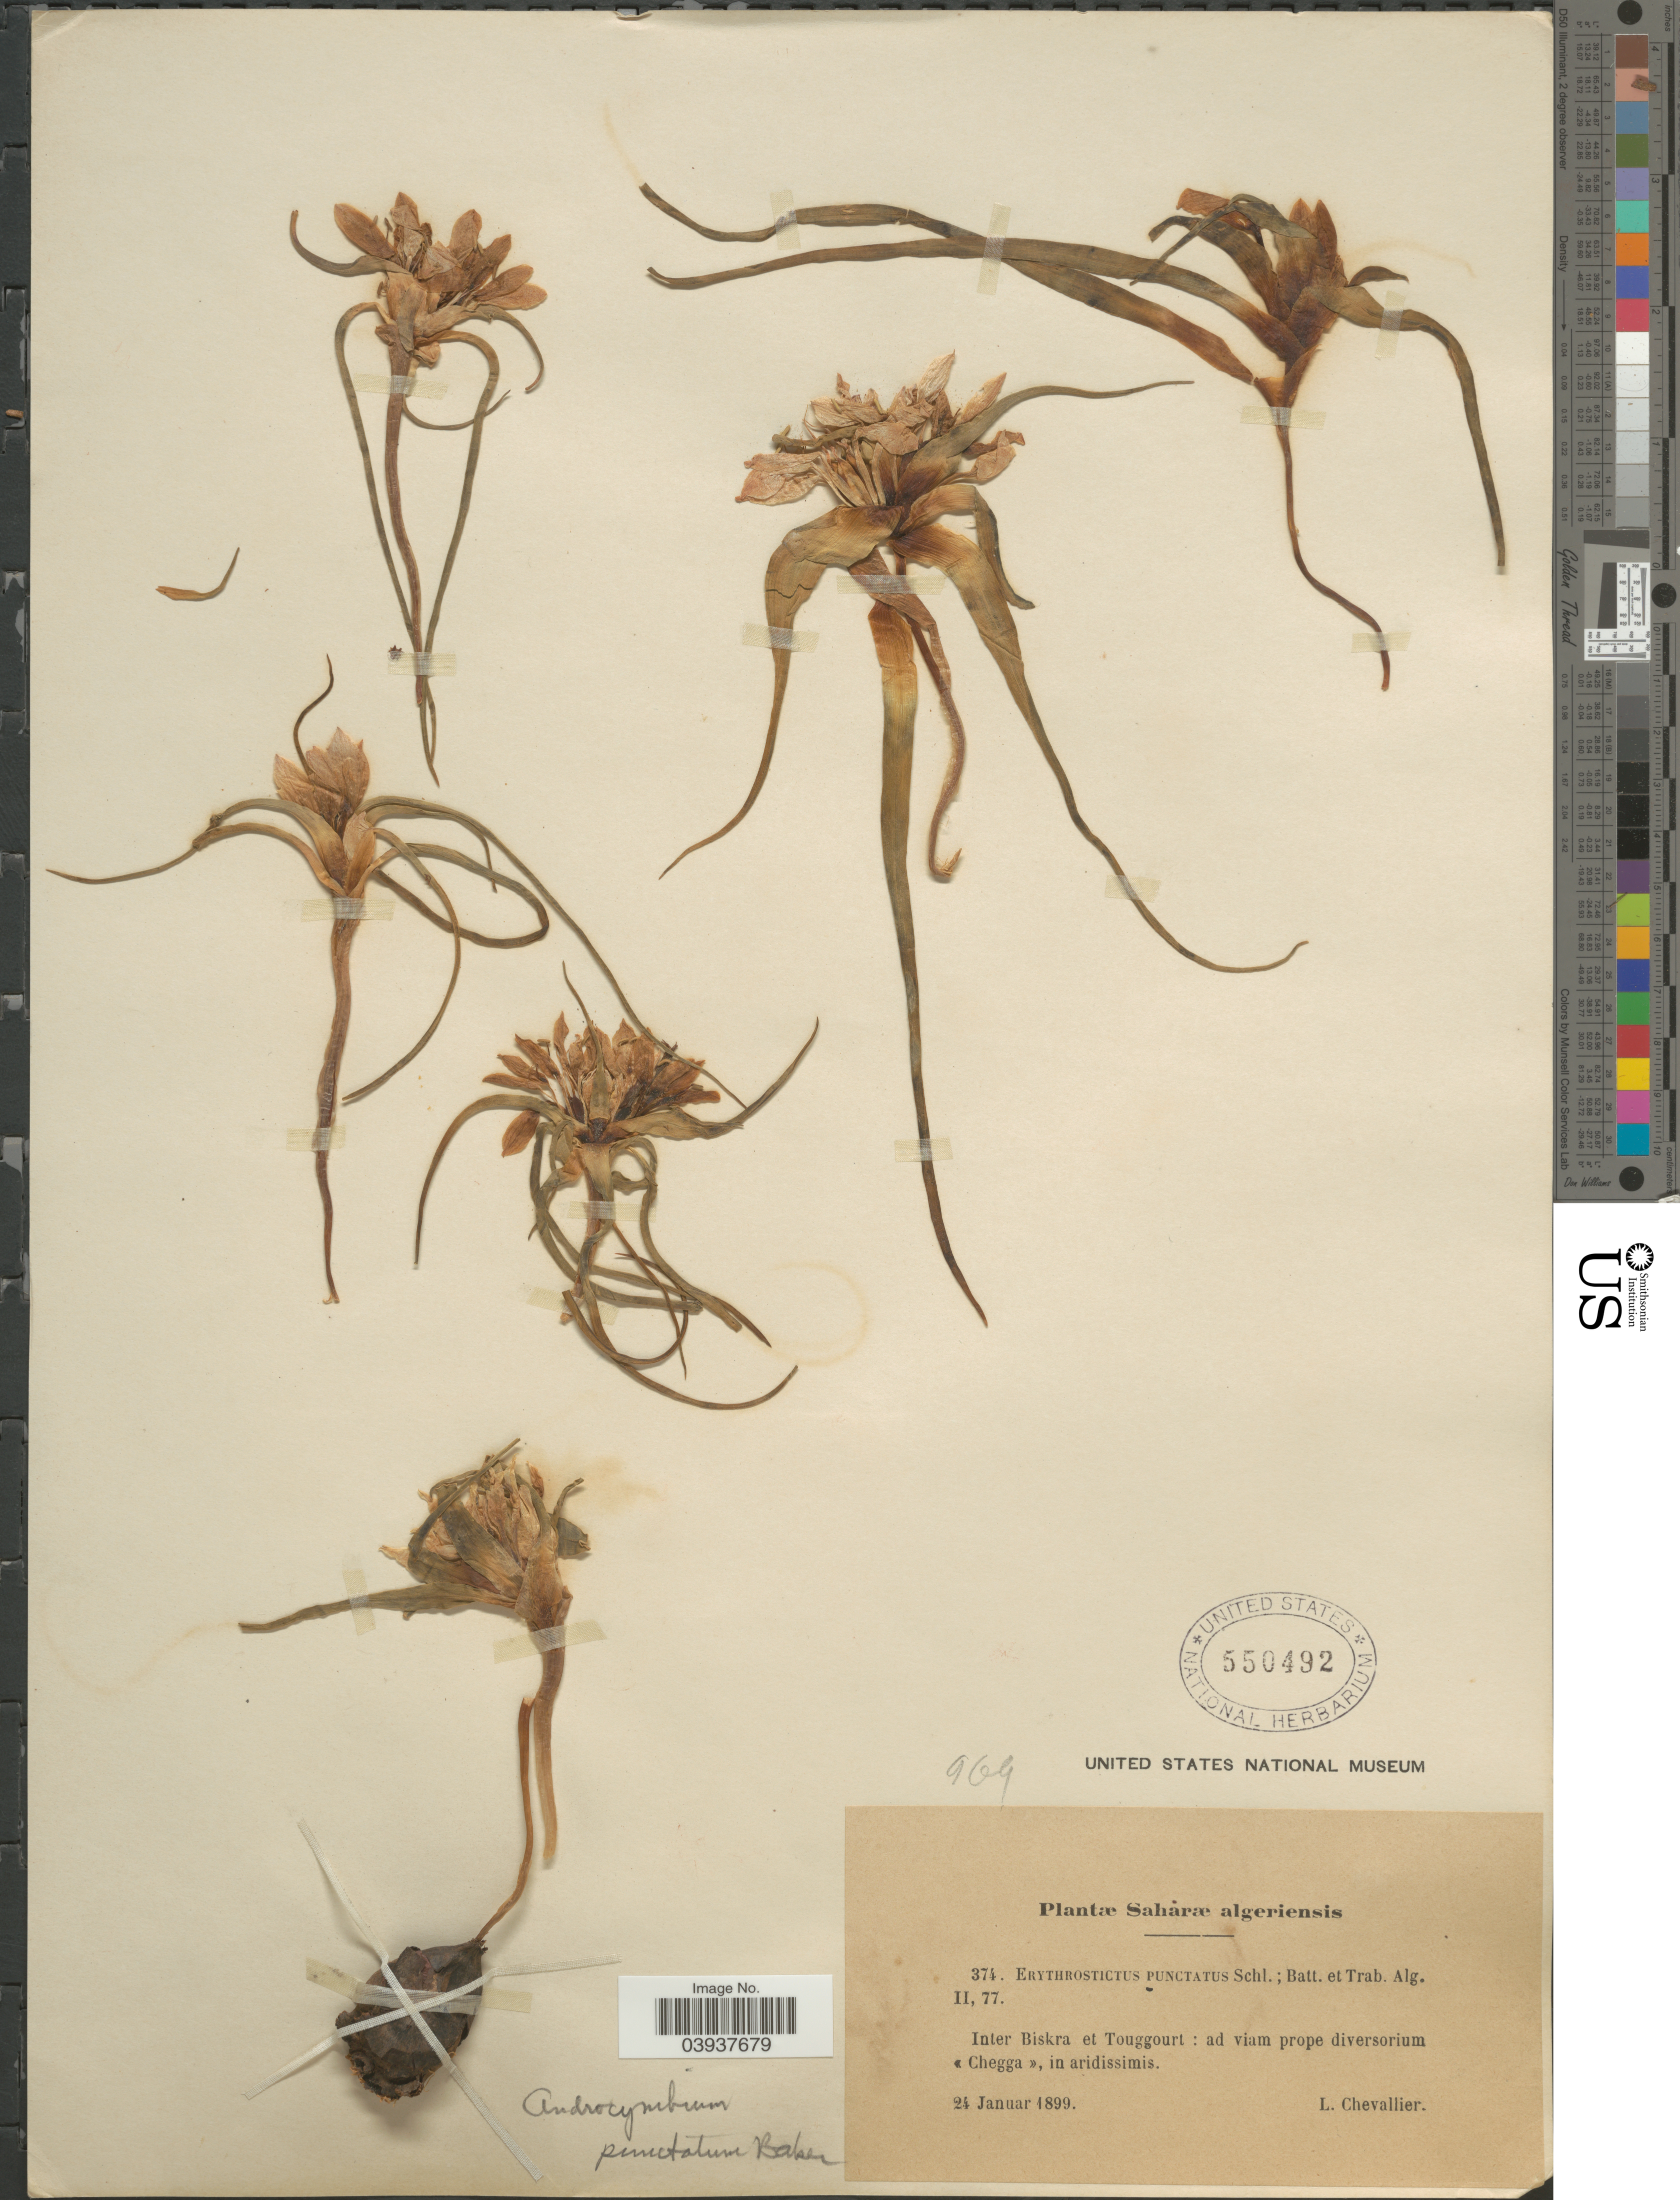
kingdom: Plantae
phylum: Tracheophyta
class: Liliopsida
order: Liliales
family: Colchicaceae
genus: Androcymbium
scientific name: Androcymbium punctatum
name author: Baker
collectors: L. Chevallier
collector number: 374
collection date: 1899-01-24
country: Algeria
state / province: Biskra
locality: Saharae algeriensis. Inter Biskra et Touggourt : ad viam prope diversorium Chegga, in aridissimis.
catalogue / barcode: US 550492